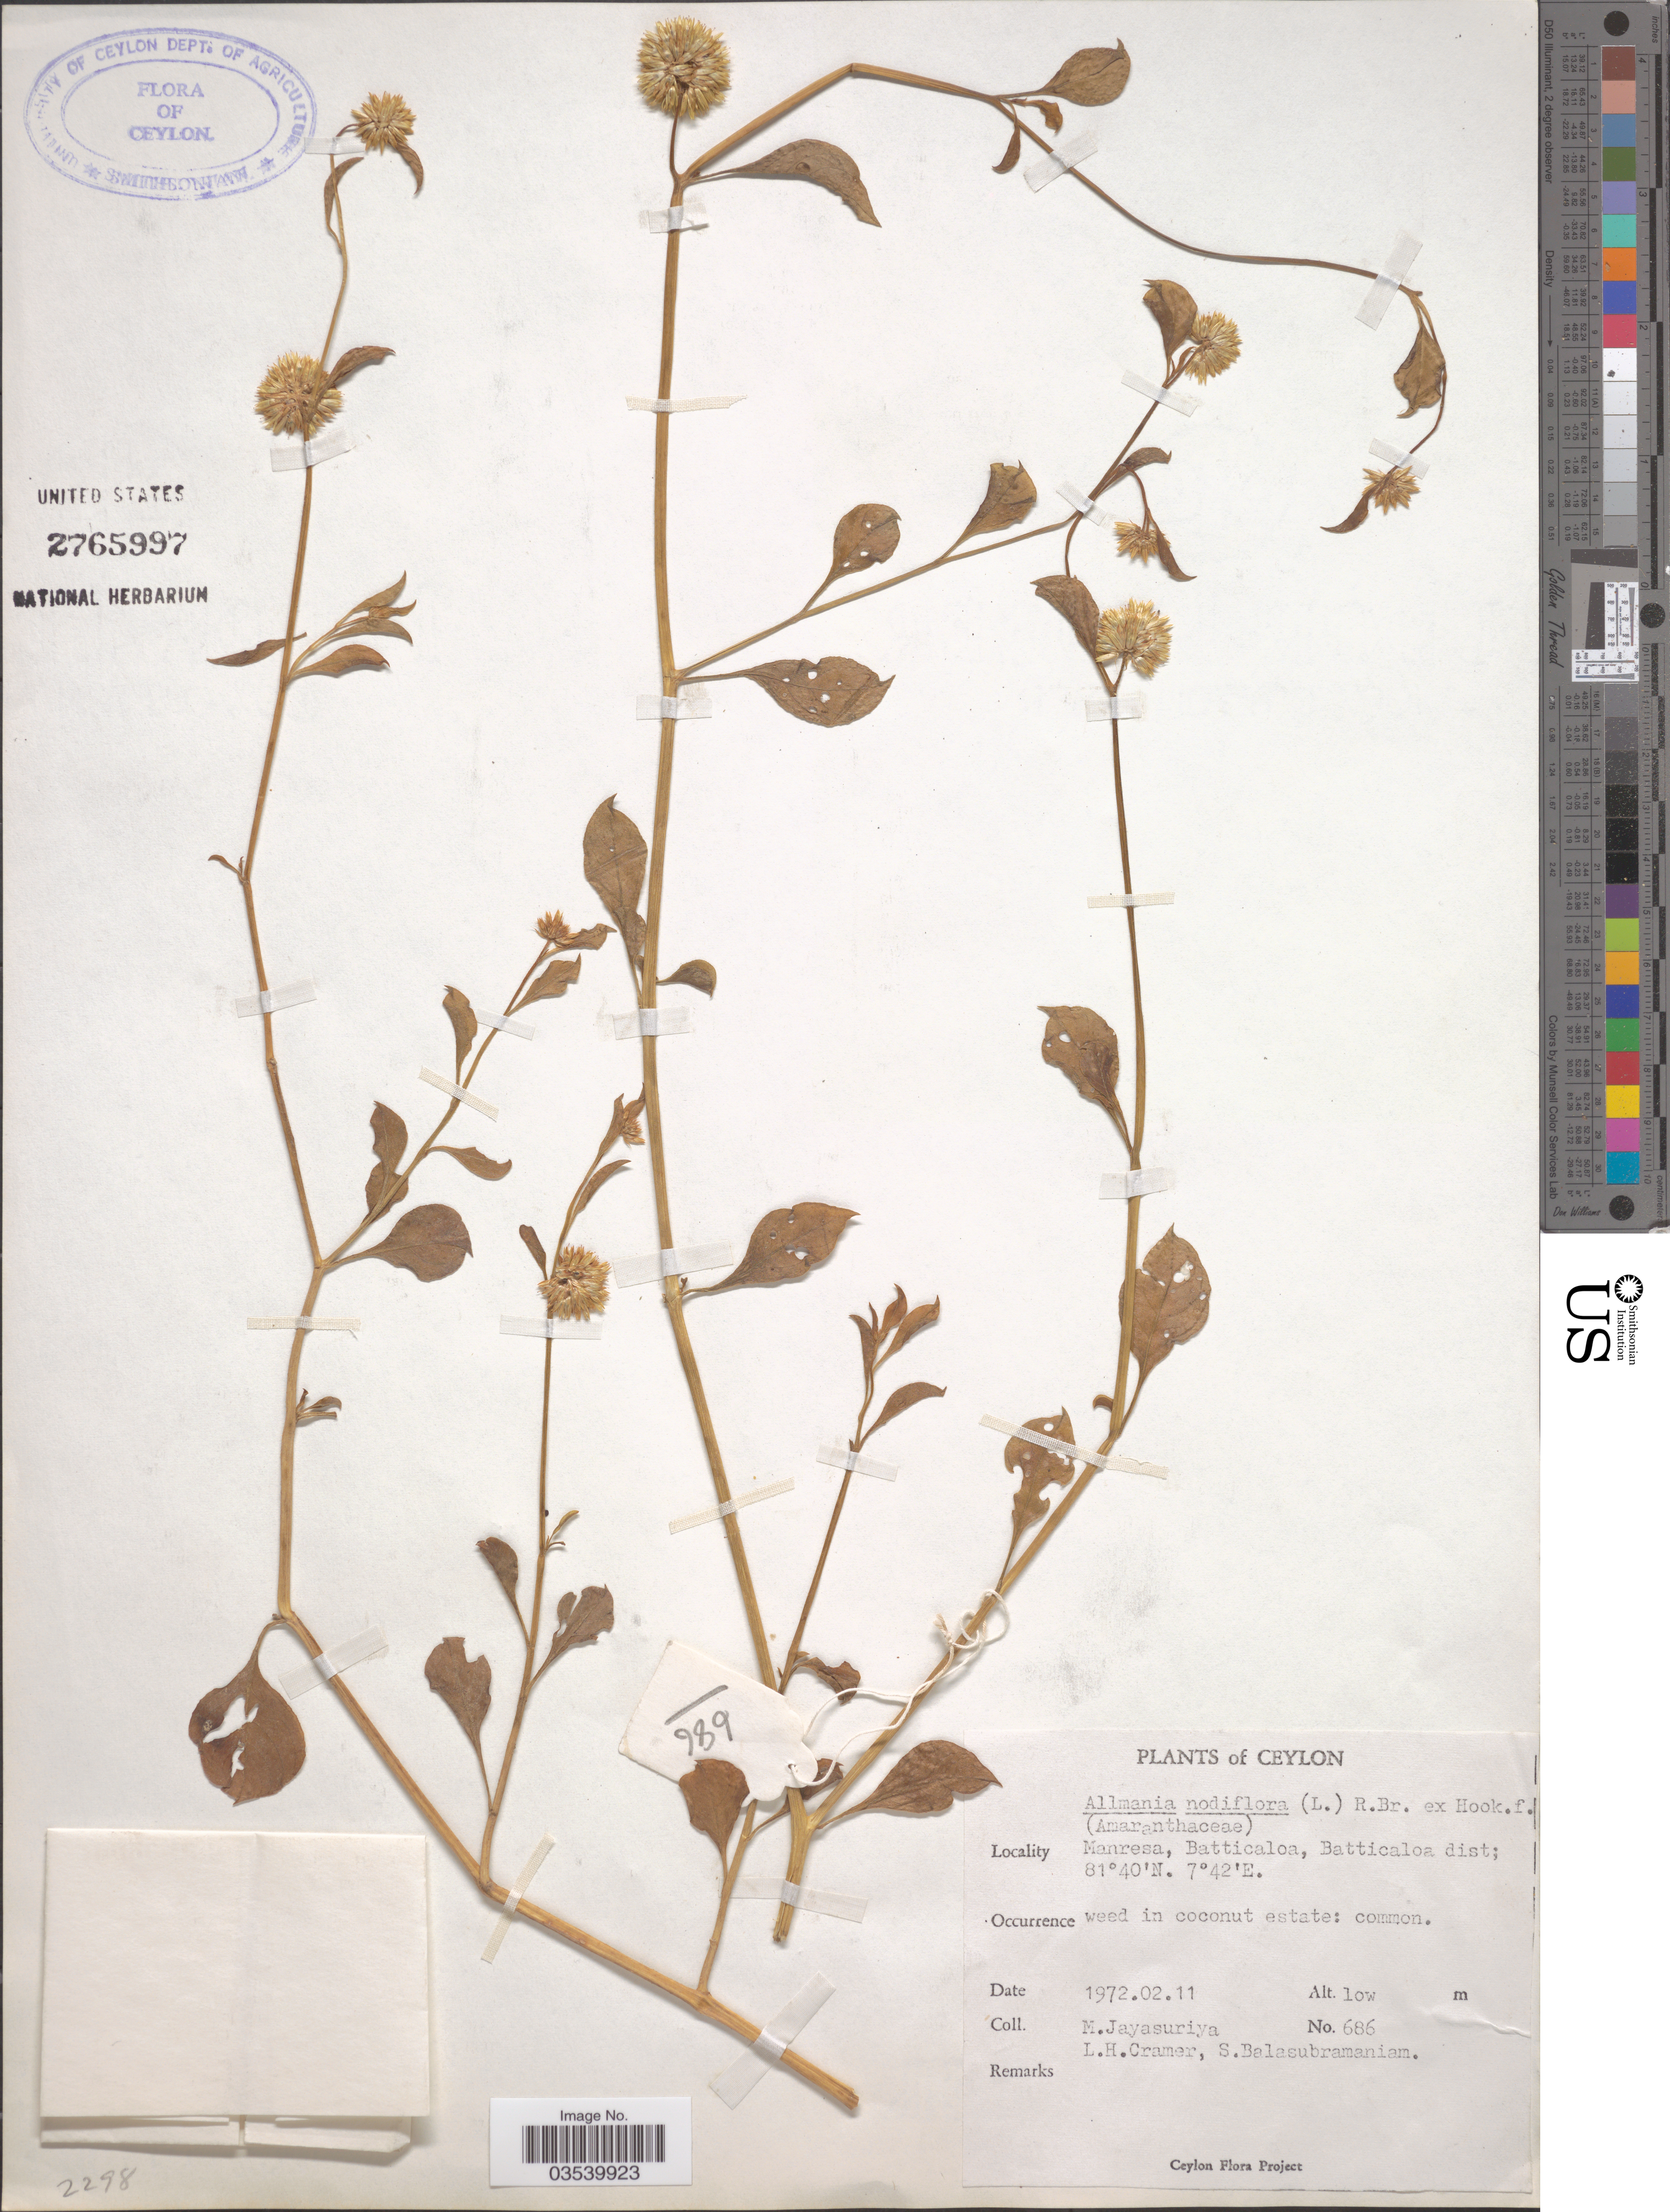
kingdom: Plantae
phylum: Tracheophyta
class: Magnoliopsida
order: Caryophyllales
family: Amaranthaceae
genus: Allmania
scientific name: Allmania nodiflora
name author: (L.) R. Br. ex Wight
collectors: M. Jayasuriya, L. H. Cramer & S. Balasubramaniam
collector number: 686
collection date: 1972-02-11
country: Sri Lanka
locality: Ceylon. Manresa, Batticaloa, Batticaloa dist. Weed in coconut estate.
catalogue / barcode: US 2765997